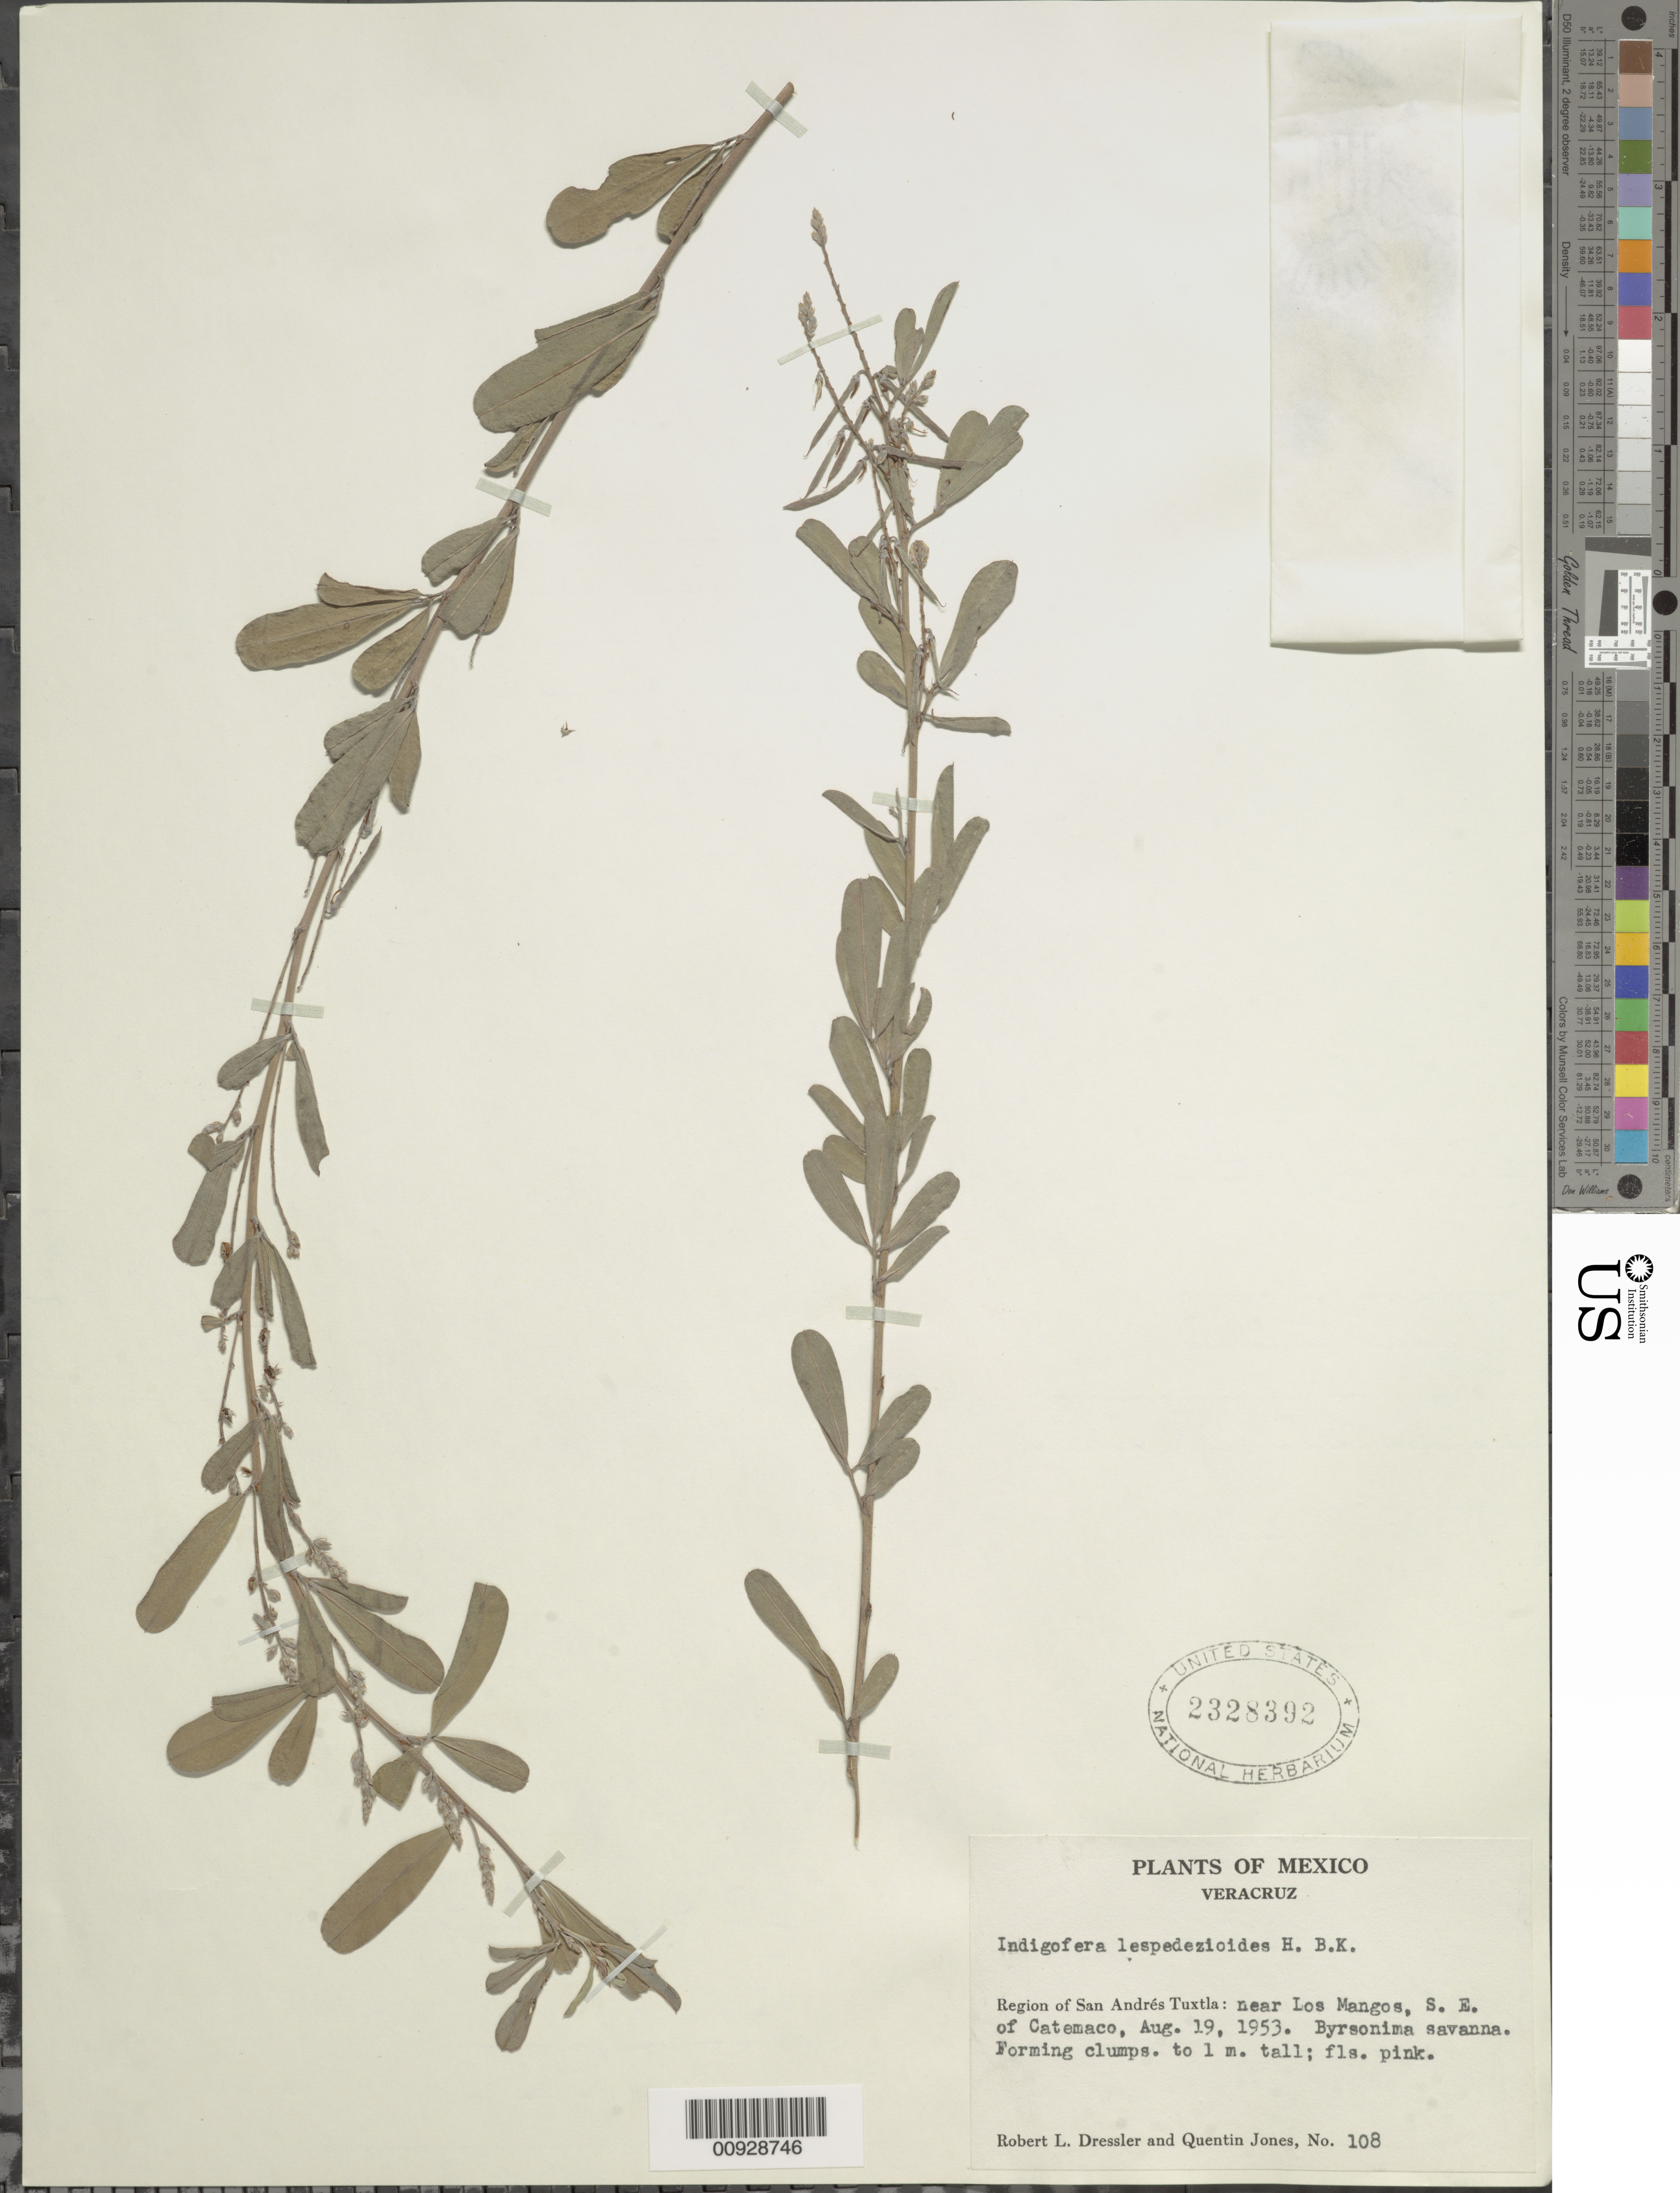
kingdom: Plantae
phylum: Tracheophyta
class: Magnoliopsida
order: Fabales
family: Fabaceae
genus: Indigofera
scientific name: Indigofera lespedezioides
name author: Kunth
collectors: R. Dressler & Q. Jones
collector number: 108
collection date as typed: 19 Aug 1953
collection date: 1953-08-19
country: Mexico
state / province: Veracruz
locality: Region of San Andrés Tuxtla: near Los Mangos, SE of Catemaco.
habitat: Byrsonima savanna.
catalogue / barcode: US 2328392